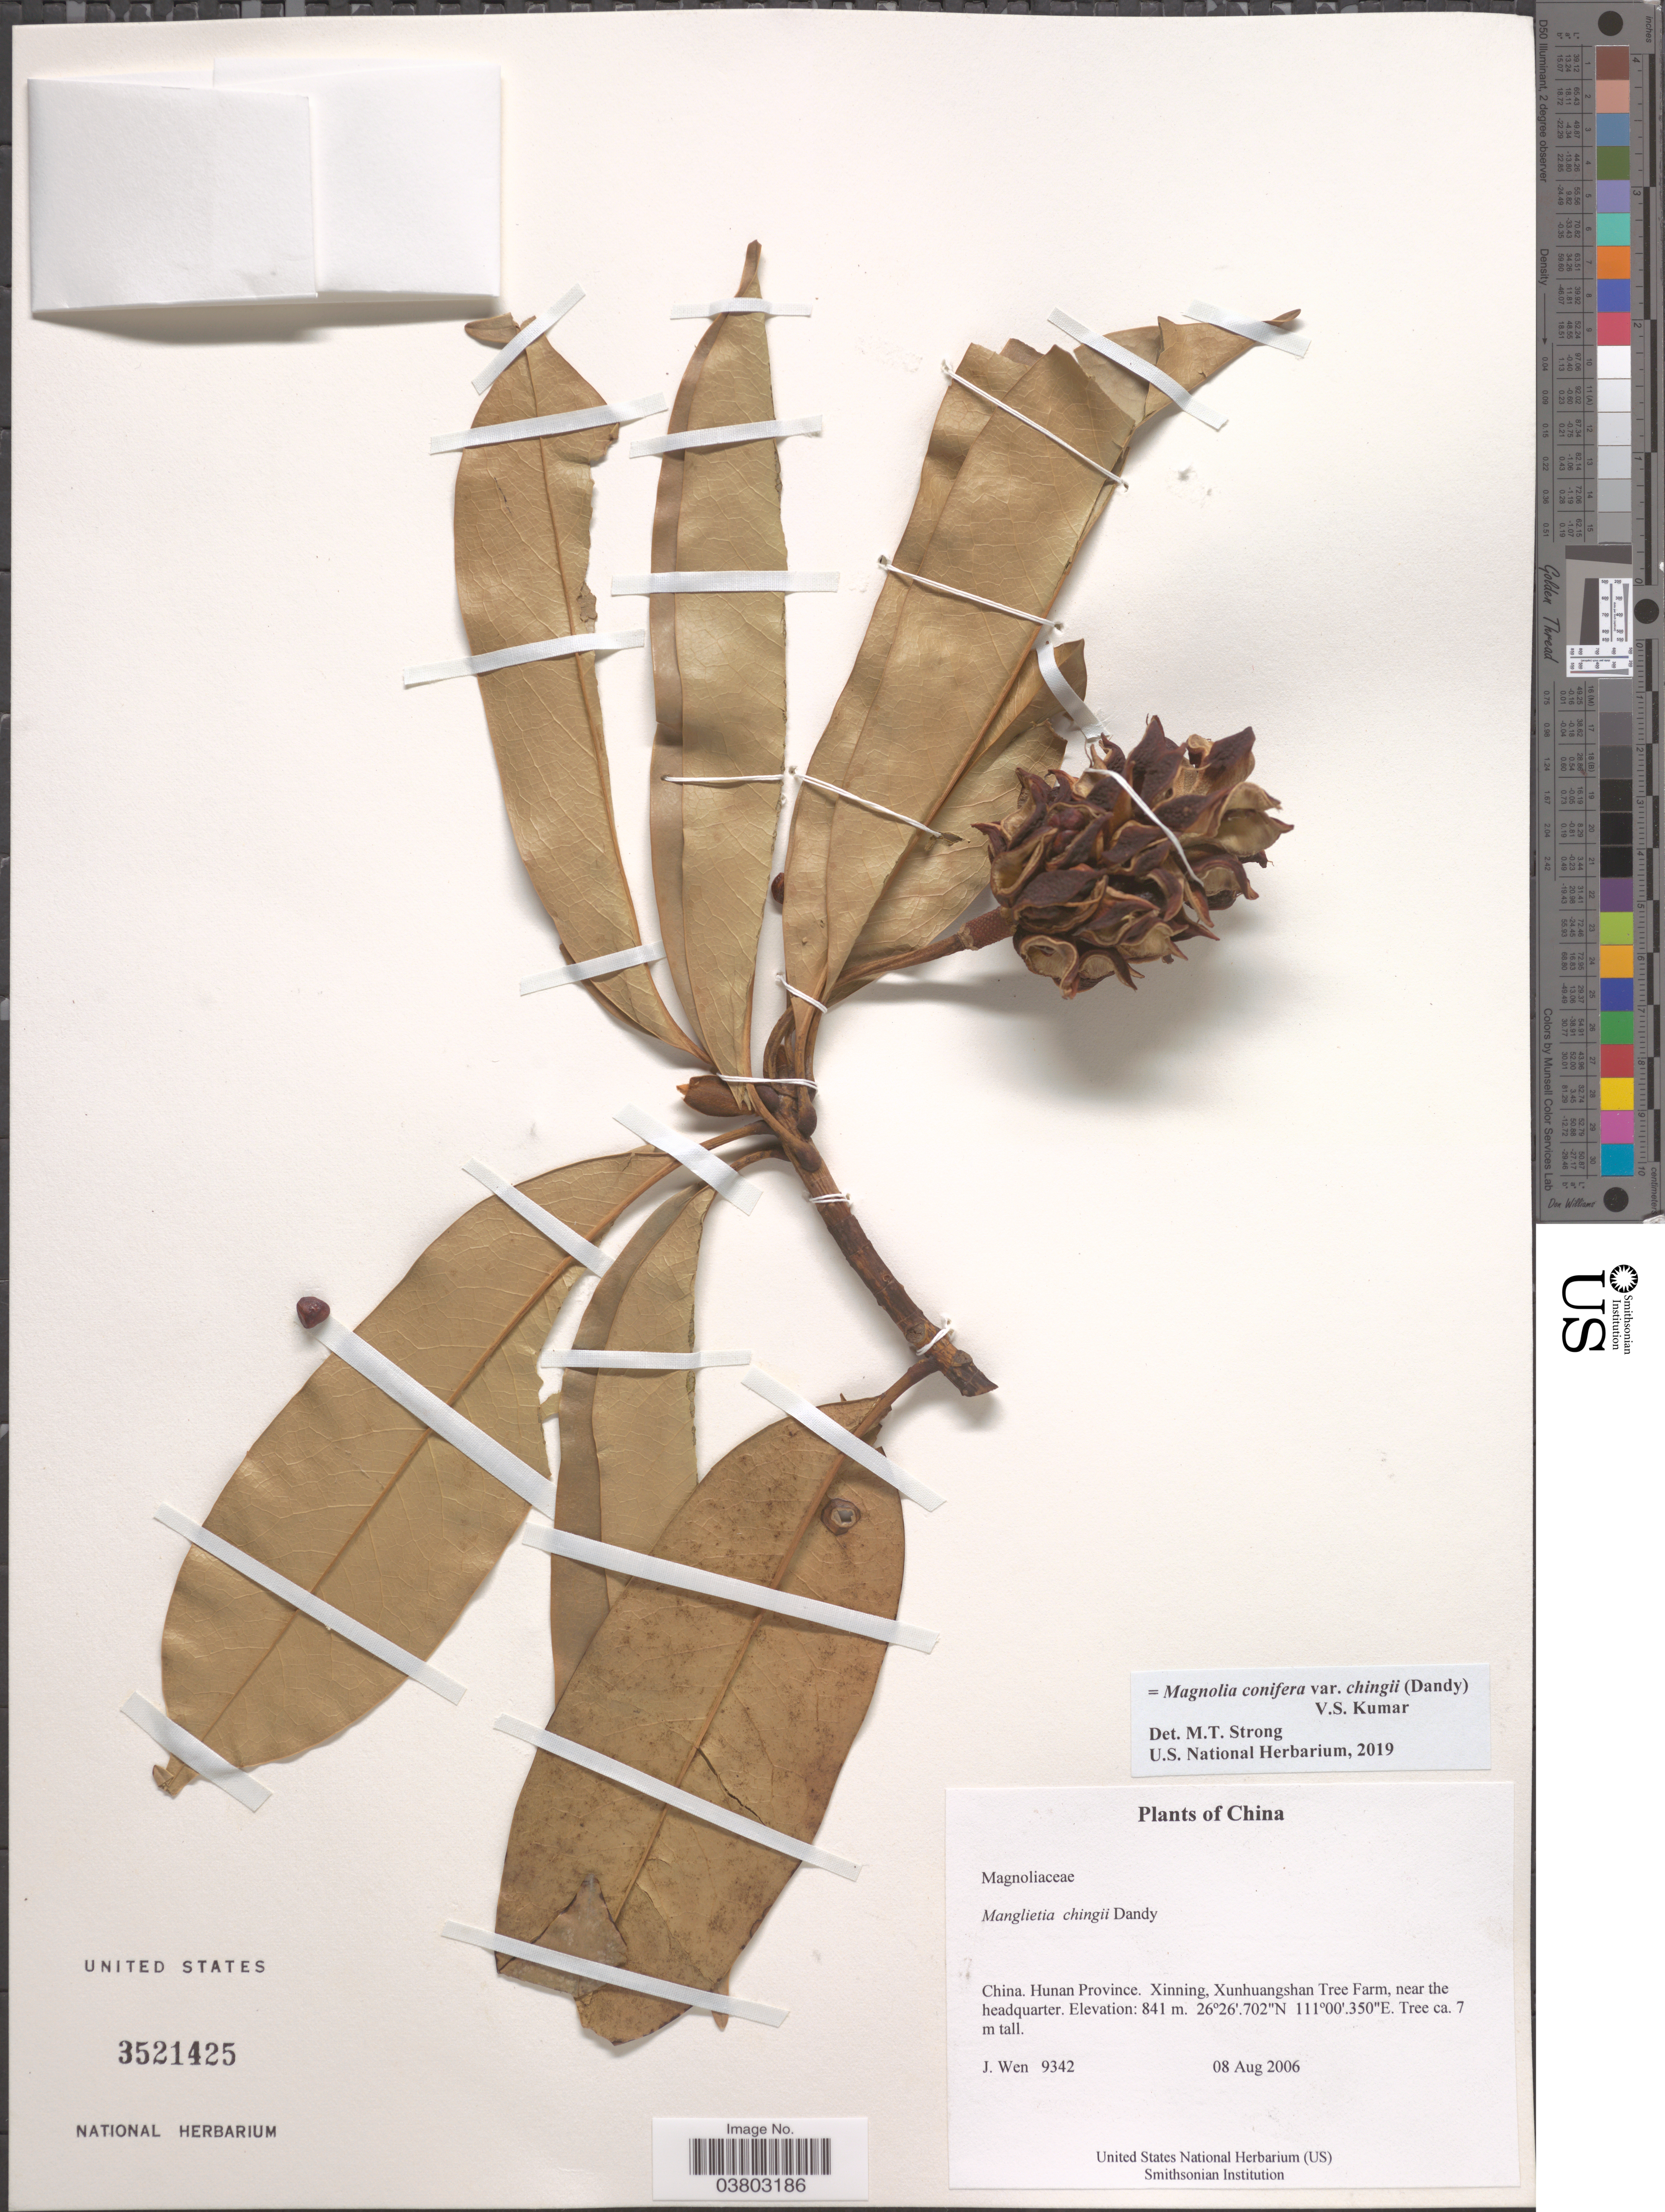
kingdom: Plantae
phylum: Tracheophyta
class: Magnoliopsida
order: Magnoliales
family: Magnoliaceae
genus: Magnolia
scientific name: Magnolia conifera var. chingii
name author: (Dandy) V.S. Kumar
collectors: J. Wen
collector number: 9342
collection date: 2006-08-08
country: China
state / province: Hunan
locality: Xinning, Xunhuangshan Tree Farm, near the headquarter.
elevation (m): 841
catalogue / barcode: US 3521425